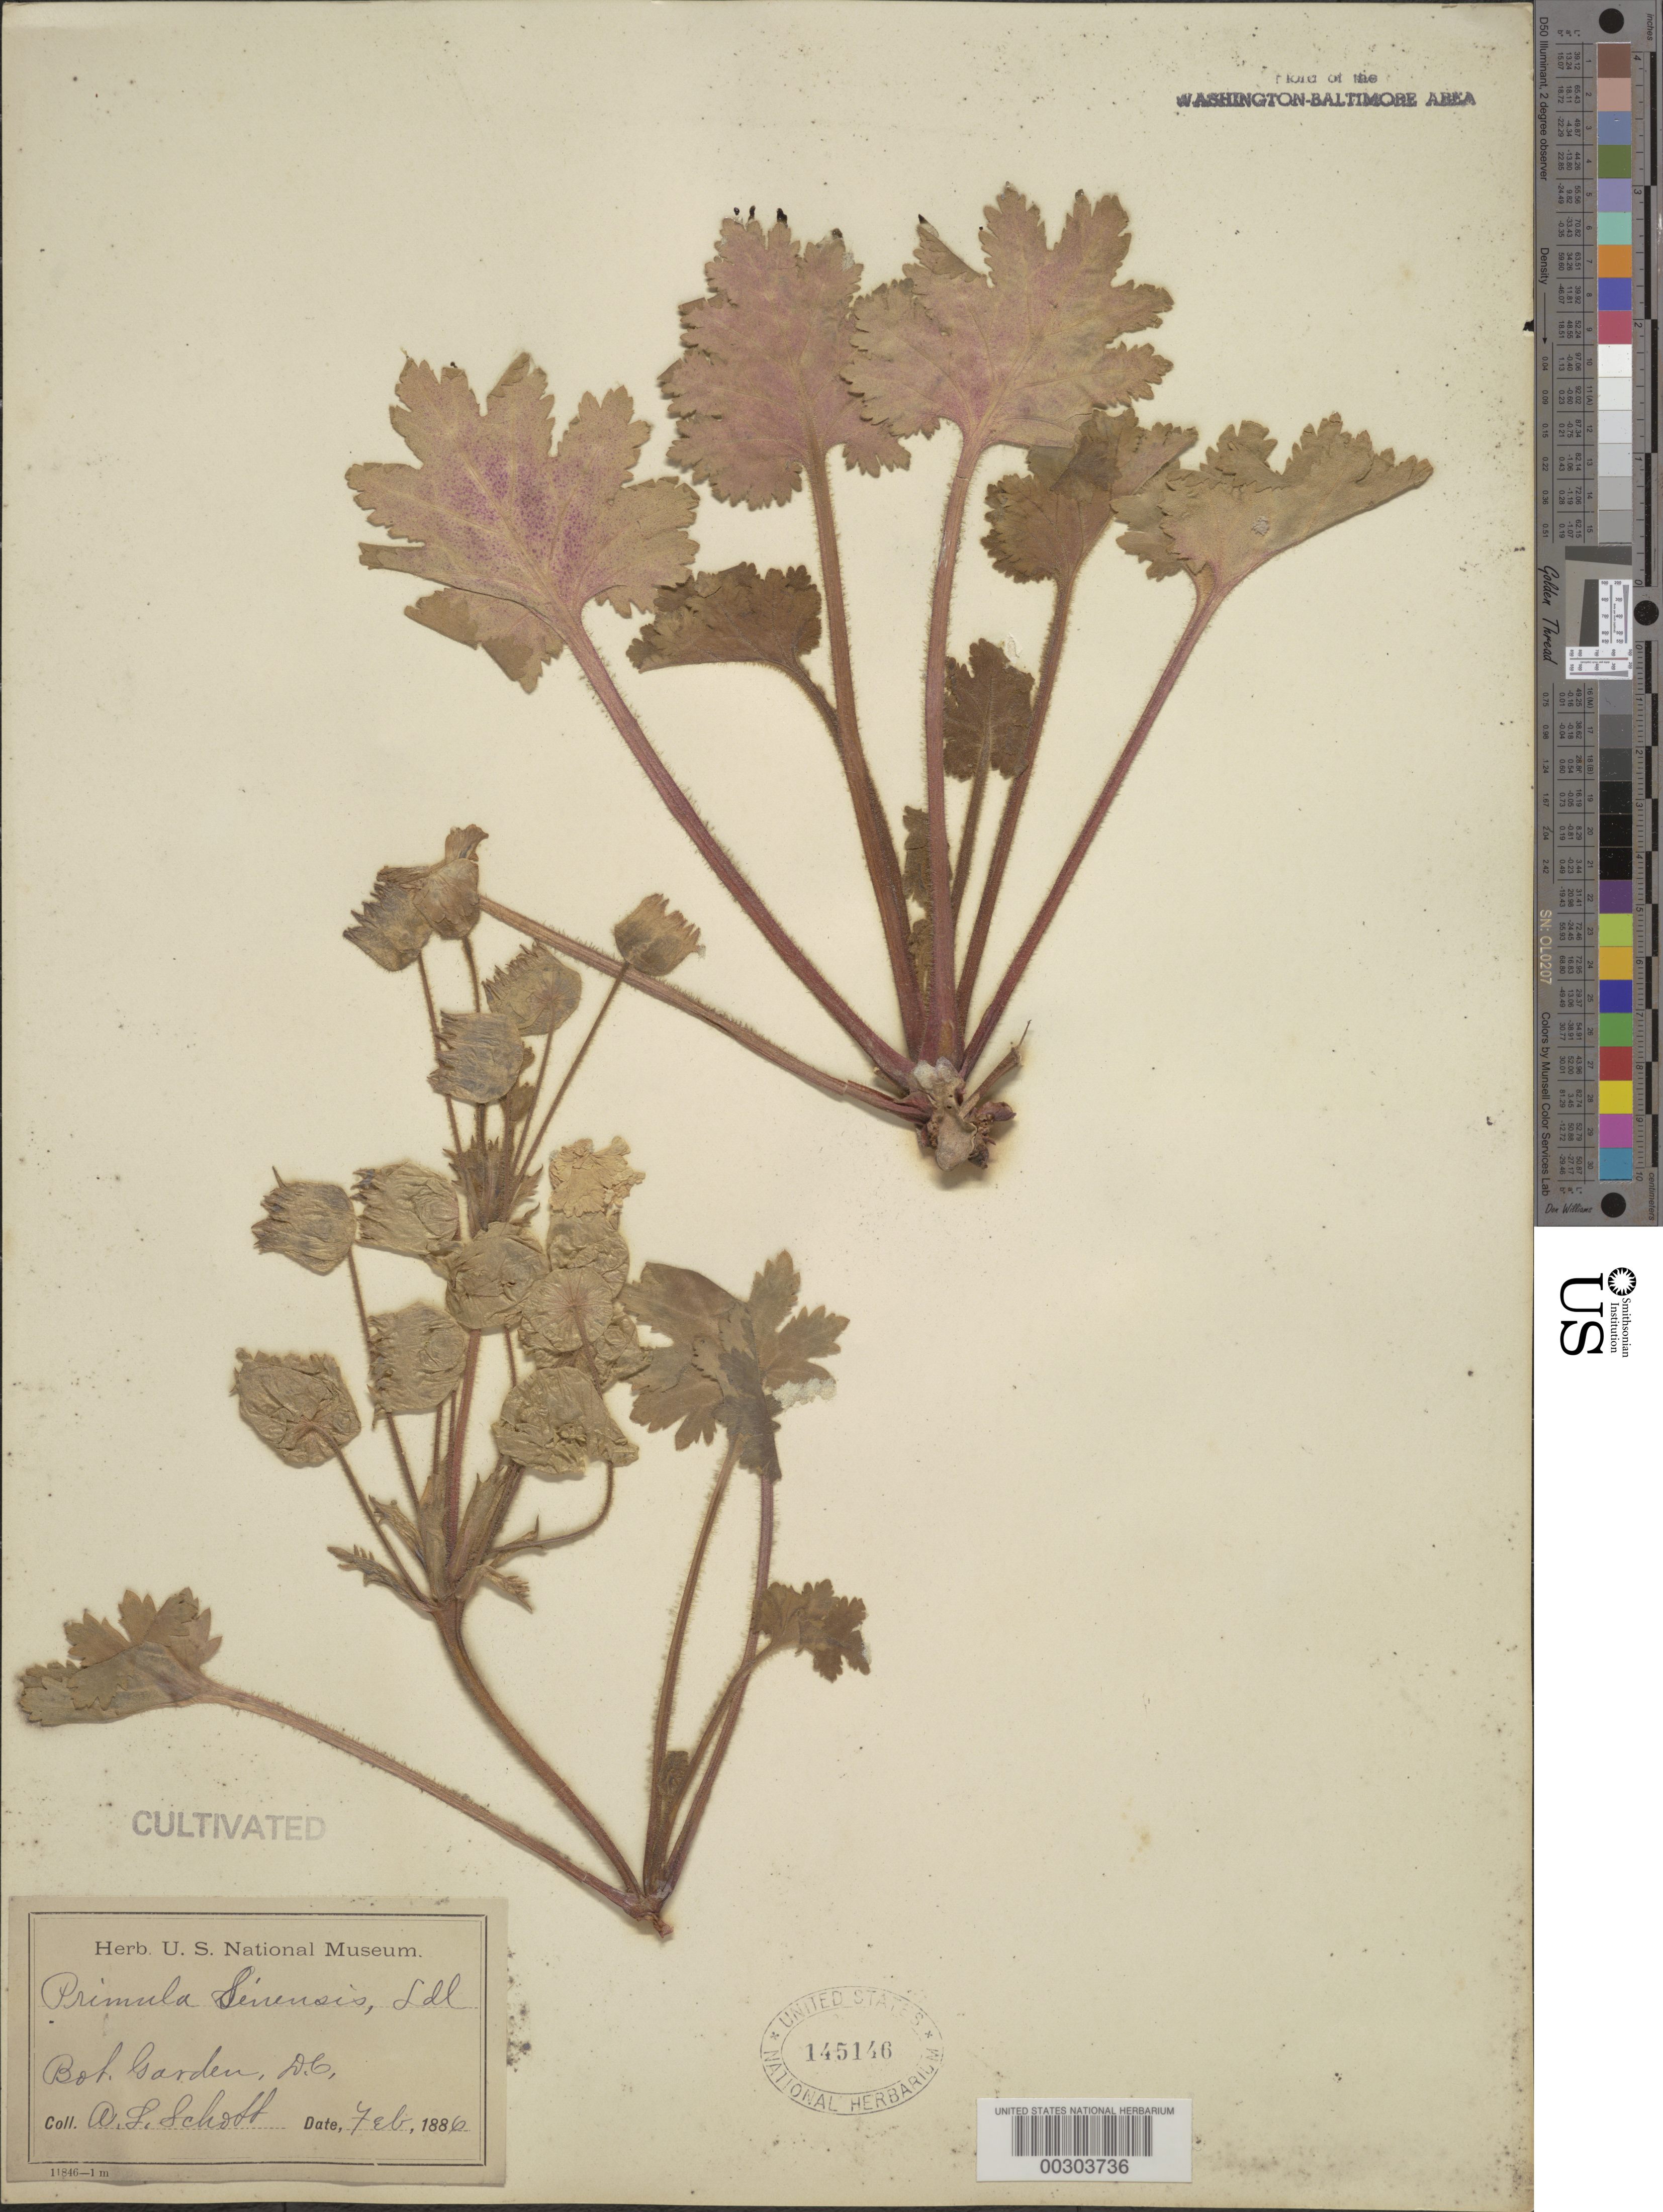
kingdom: Plantae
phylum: Tracheophyta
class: Magnoliopsida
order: Ericales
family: Primulaceae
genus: Primula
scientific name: Primula sinensis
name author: Sabine ex Lindl.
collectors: A. L. Schott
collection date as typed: Feb 1886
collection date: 1886-02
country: United States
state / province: District of Columbia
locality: Botanical Gardens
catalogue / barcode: US 145146